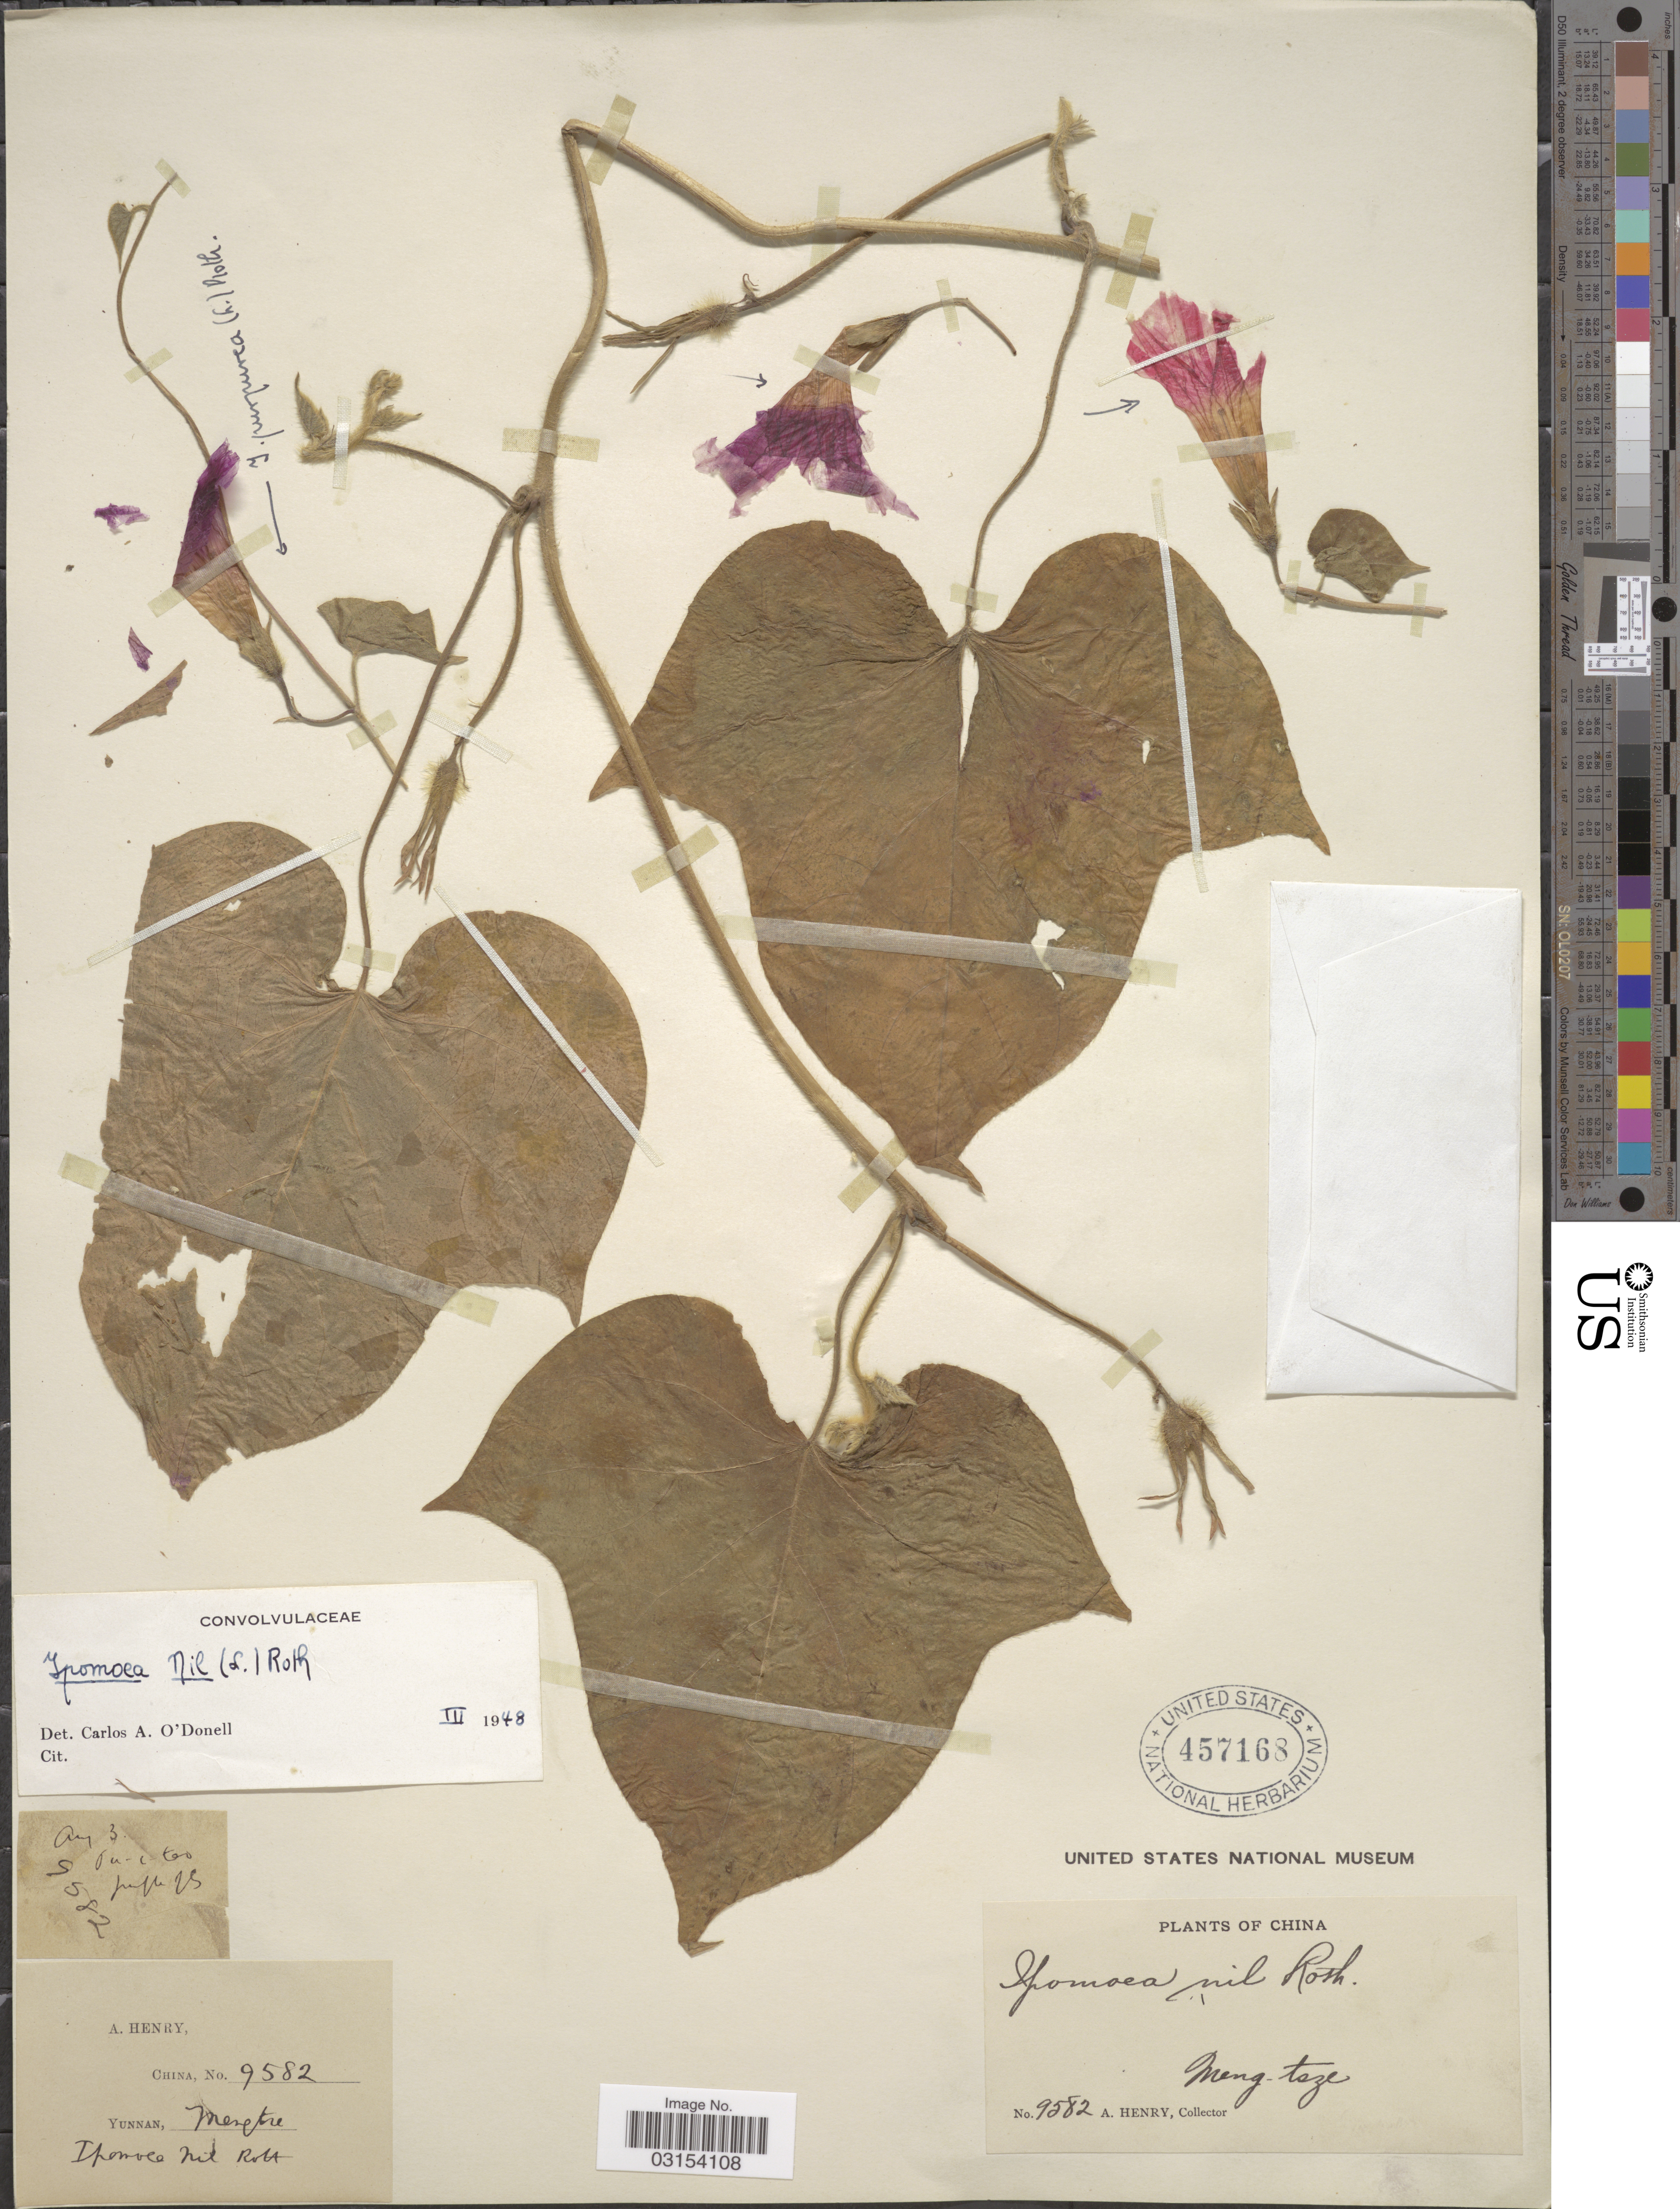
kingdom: Plantae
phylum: Tracheophyta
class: Magnoliopsida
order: Solanales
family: Convolvulaceae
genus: Ipomoea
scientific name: Ipomoea nil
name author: (L.) Roth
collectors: A. Henry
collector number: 9582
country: China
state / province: Yunnan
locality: Yunnan, Meng-tsze.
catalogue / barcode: US 457168